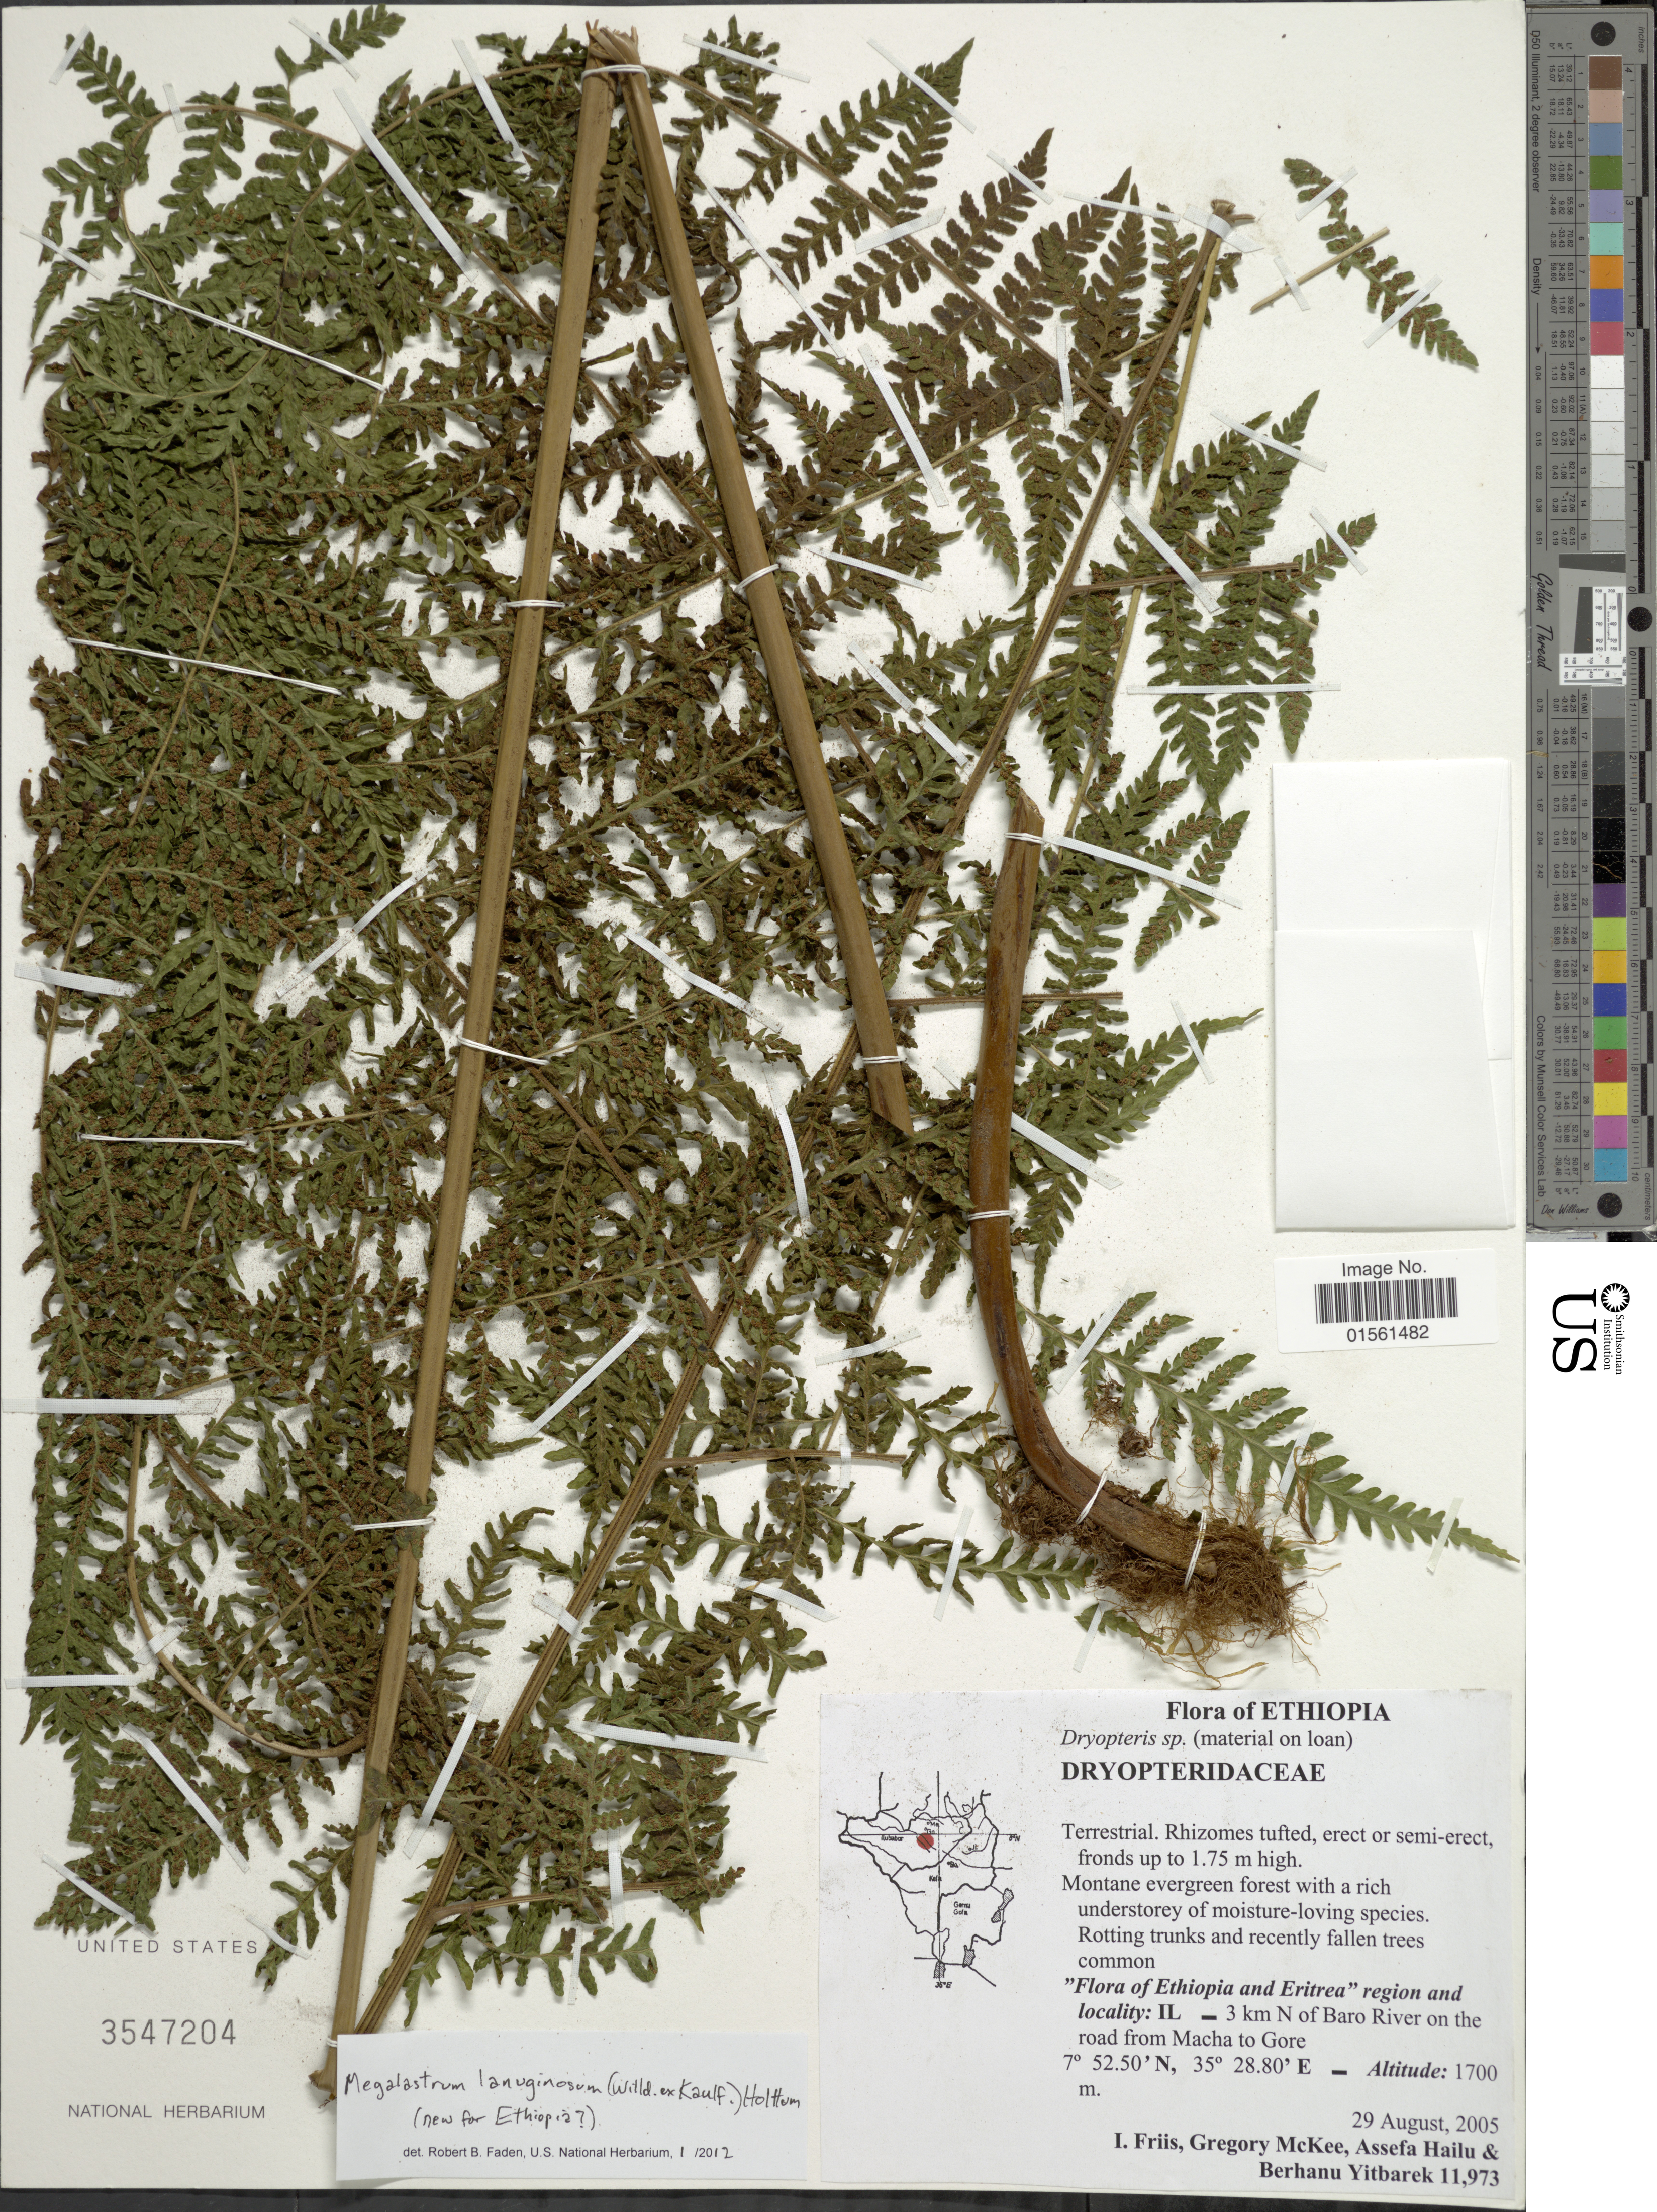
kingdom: Plantae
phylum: Tracheophyta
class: Polypodiopsida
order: Polypodiales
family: Dryopteridaceae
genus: Megalastrum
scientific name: Megalastrum lanuginosum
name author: (Kaulf.) Holttum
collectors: I. Friis, G. S. McKee, A. Hailu & B. Yitbarek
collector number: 11973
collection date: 2005-08-29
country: Ethiopia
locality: IL _ 3 km N of Baro River on the road from Macha to Gore.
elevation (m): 1700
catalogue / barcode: US 3547204